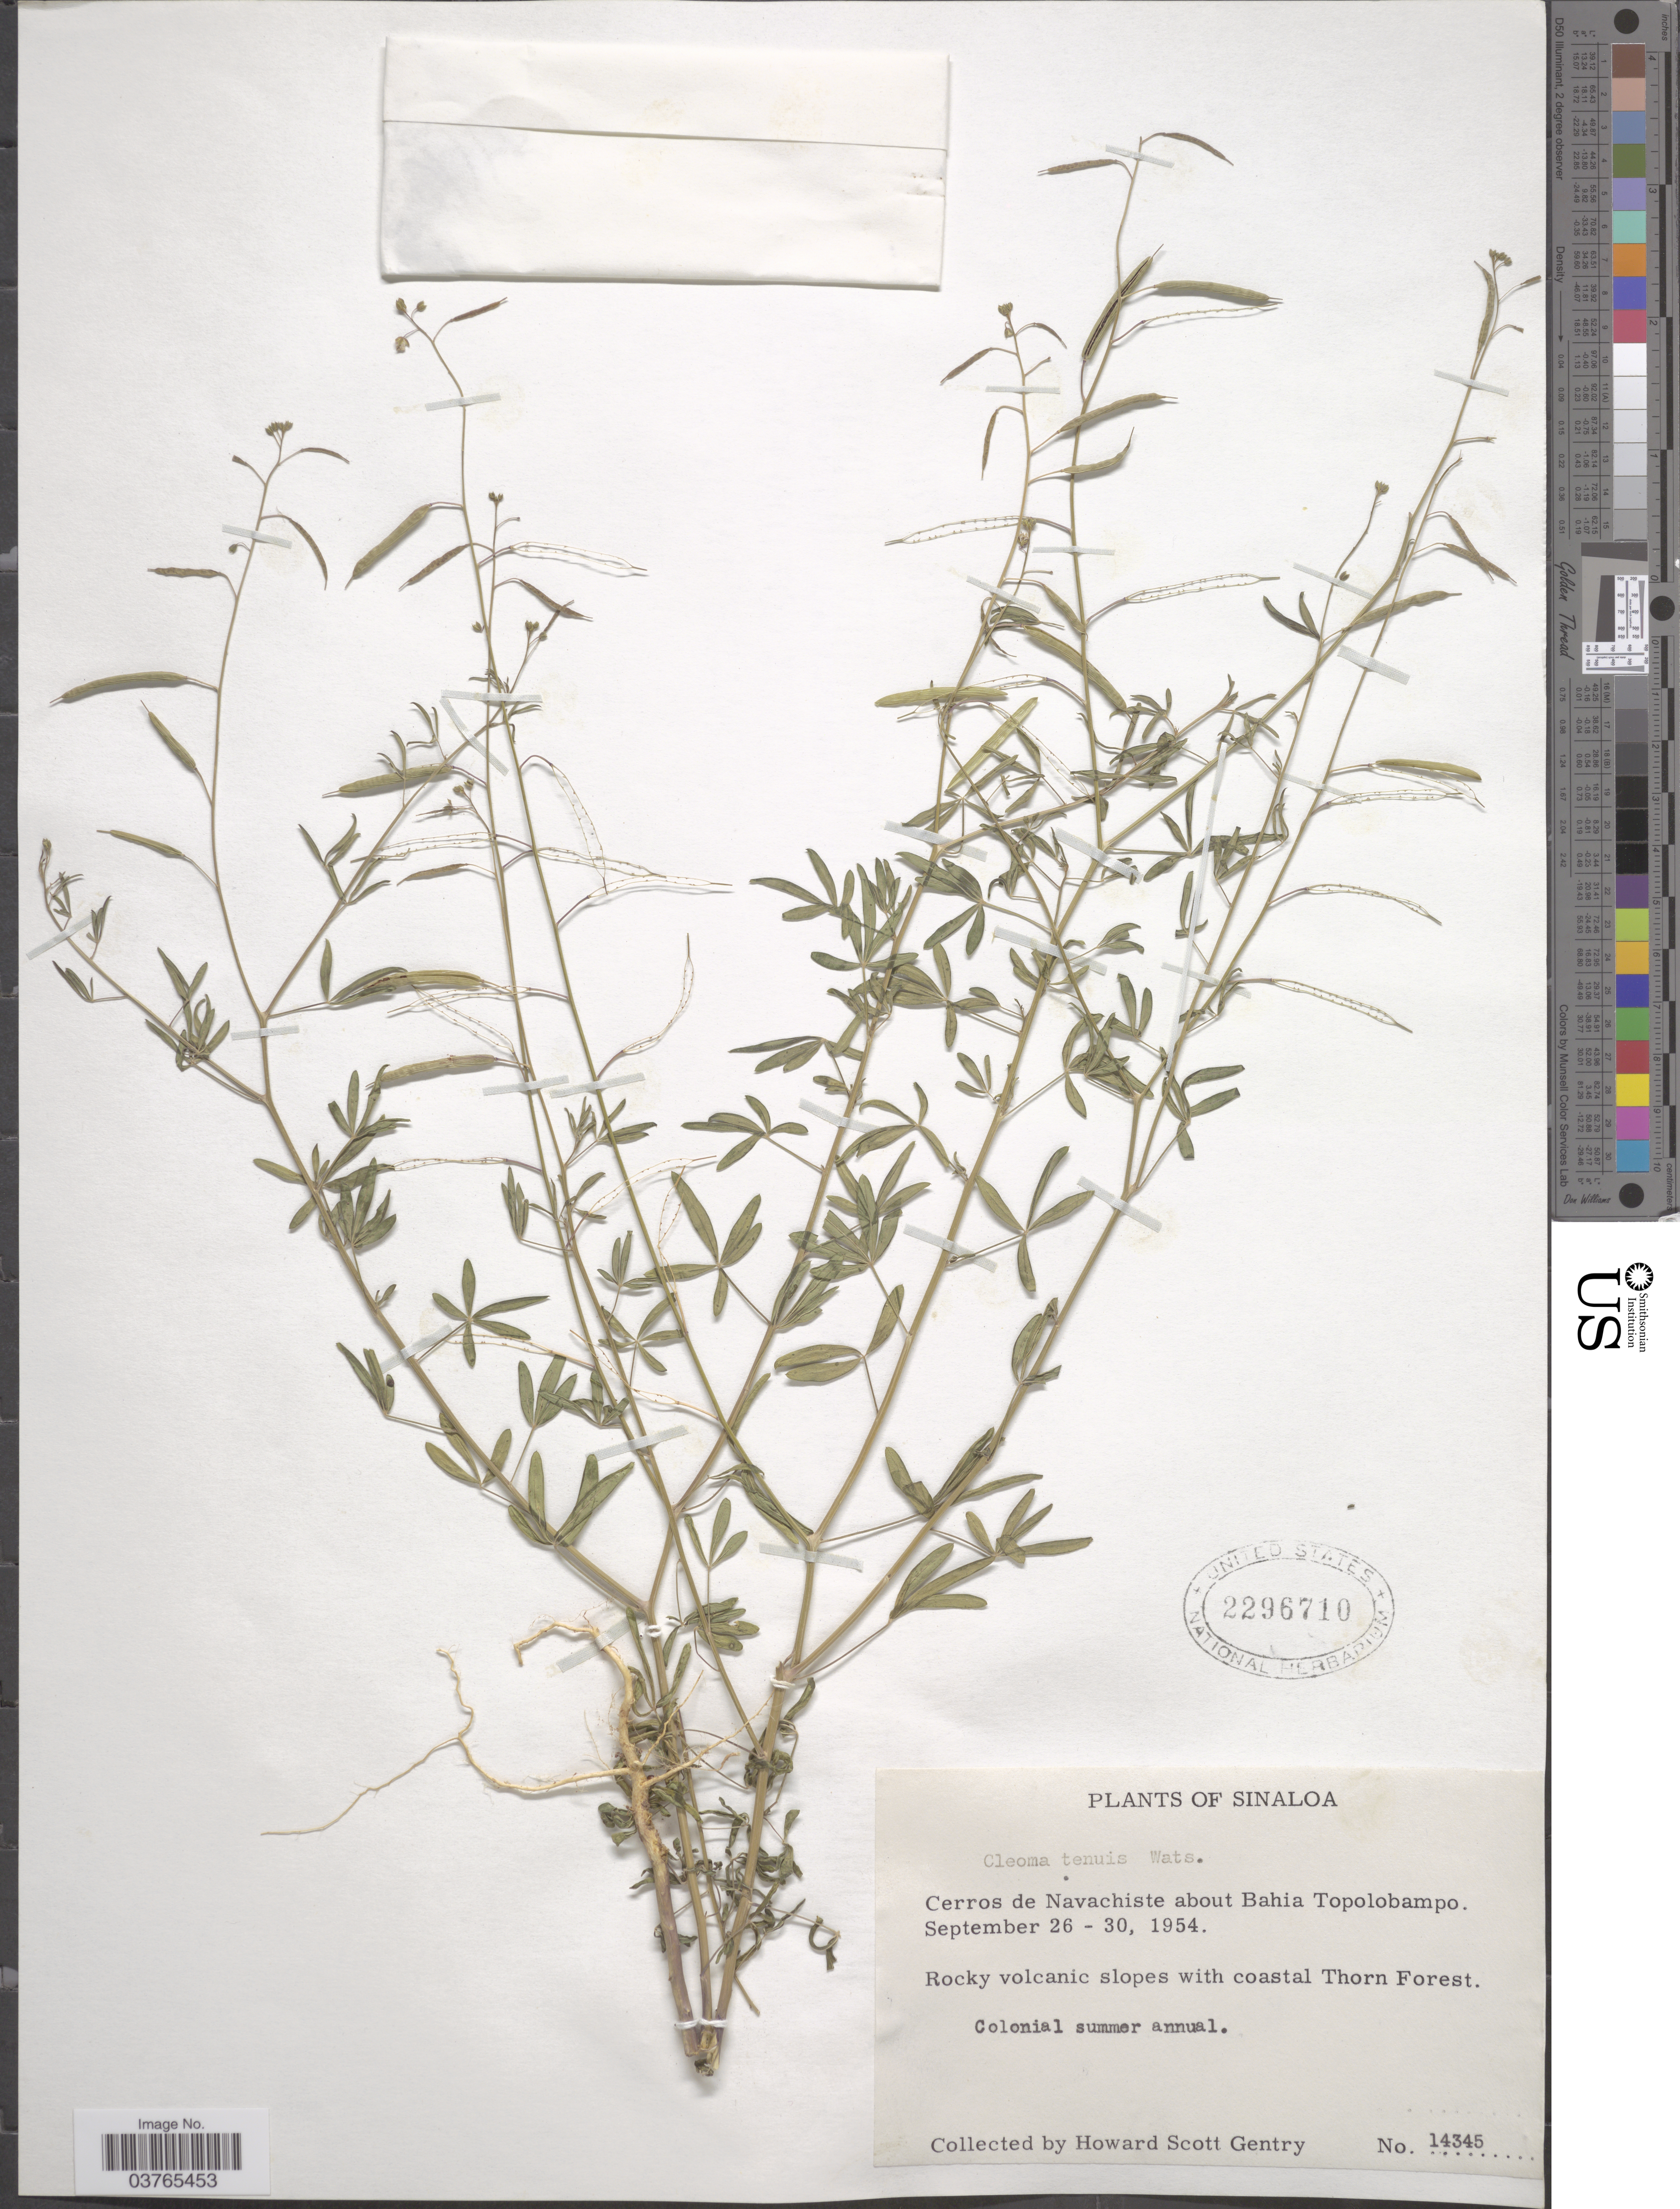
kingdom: Plantae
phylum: Tracheophyta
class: Magnoliopsida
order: Brassicales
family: Cleomaceae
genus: Iltisiella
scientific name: Iltisiella tenuis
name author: (S. Watson) Soares Neto & Roalson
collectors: H. S. Gentry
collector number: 14345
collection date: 1954-09-26/1954-09-30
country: Mexico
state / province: Sinaloa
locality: Cerros de Navachiste about Bahia Topolobampo. Rocky volcanic slopes with coastal Thorn Forest.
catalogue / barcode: US 2296710